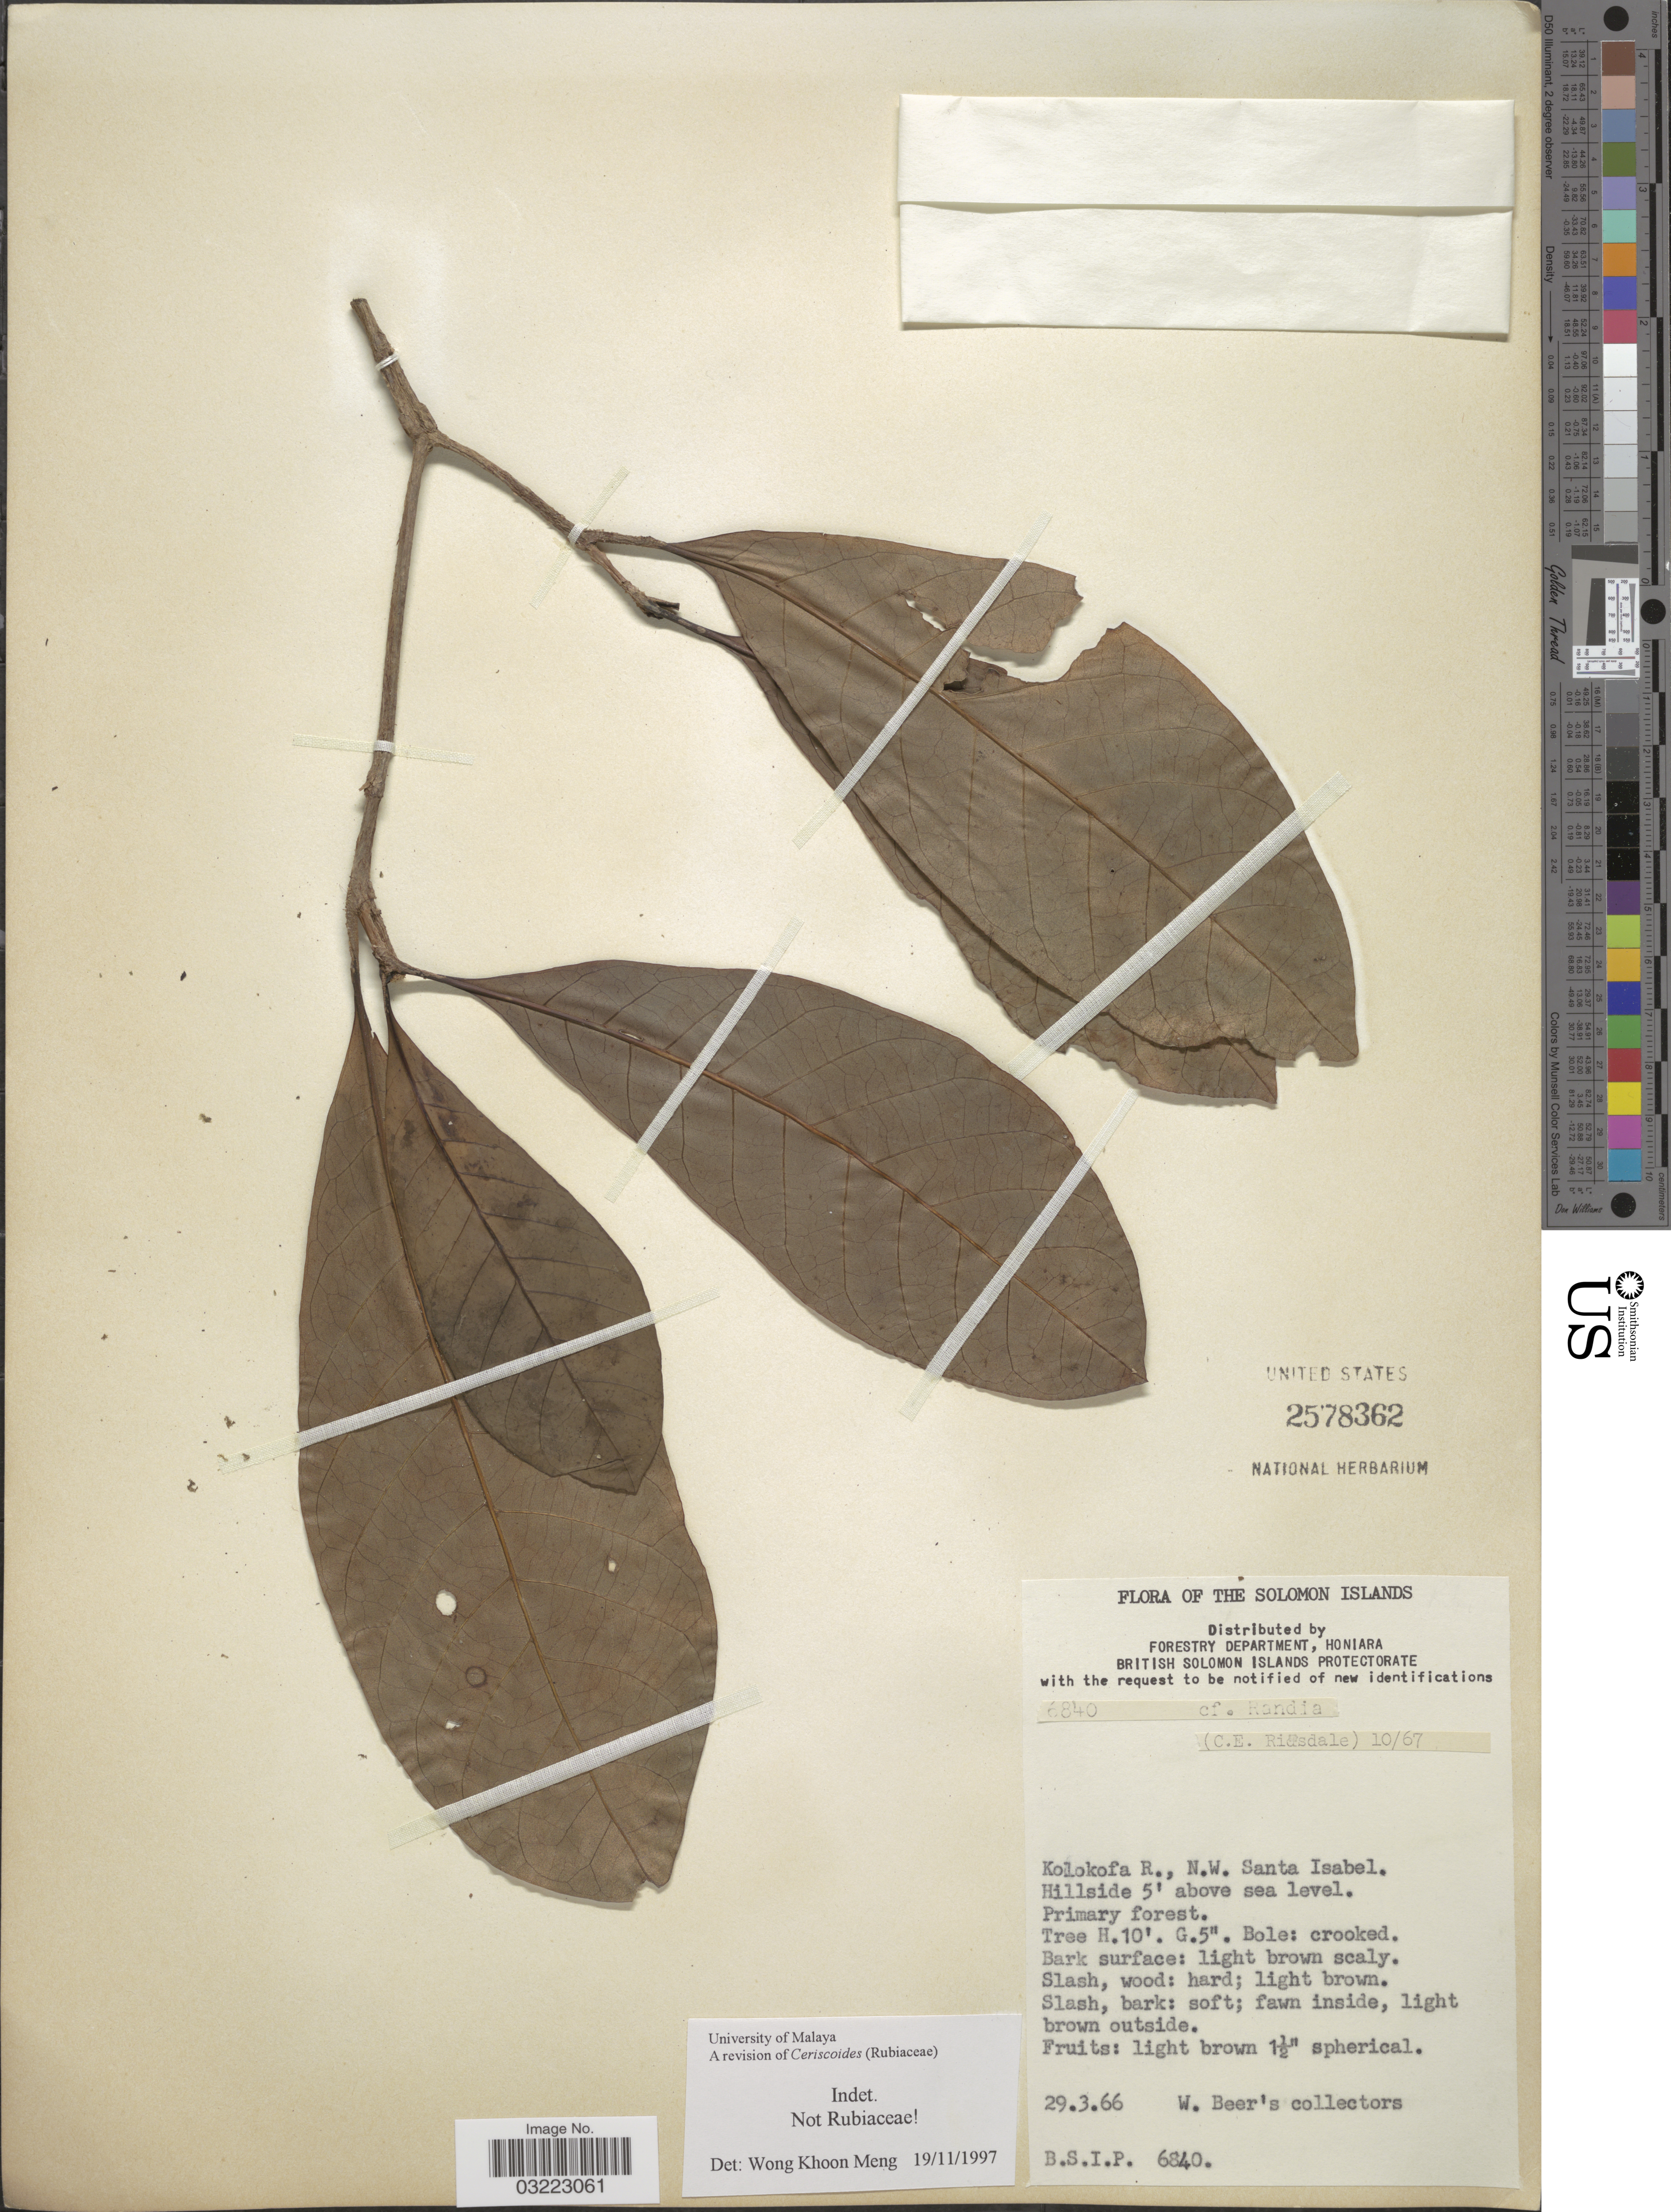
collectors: W. Beer's Collectors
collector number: B. S. I. P. 6840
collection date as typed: Transcribed d/m/y: 29/3/66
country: Solomon Islands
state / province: Solomon Islands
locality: Kolokofa R., N.W. Santa Isabel.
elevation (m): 2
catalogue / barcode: US 2578362